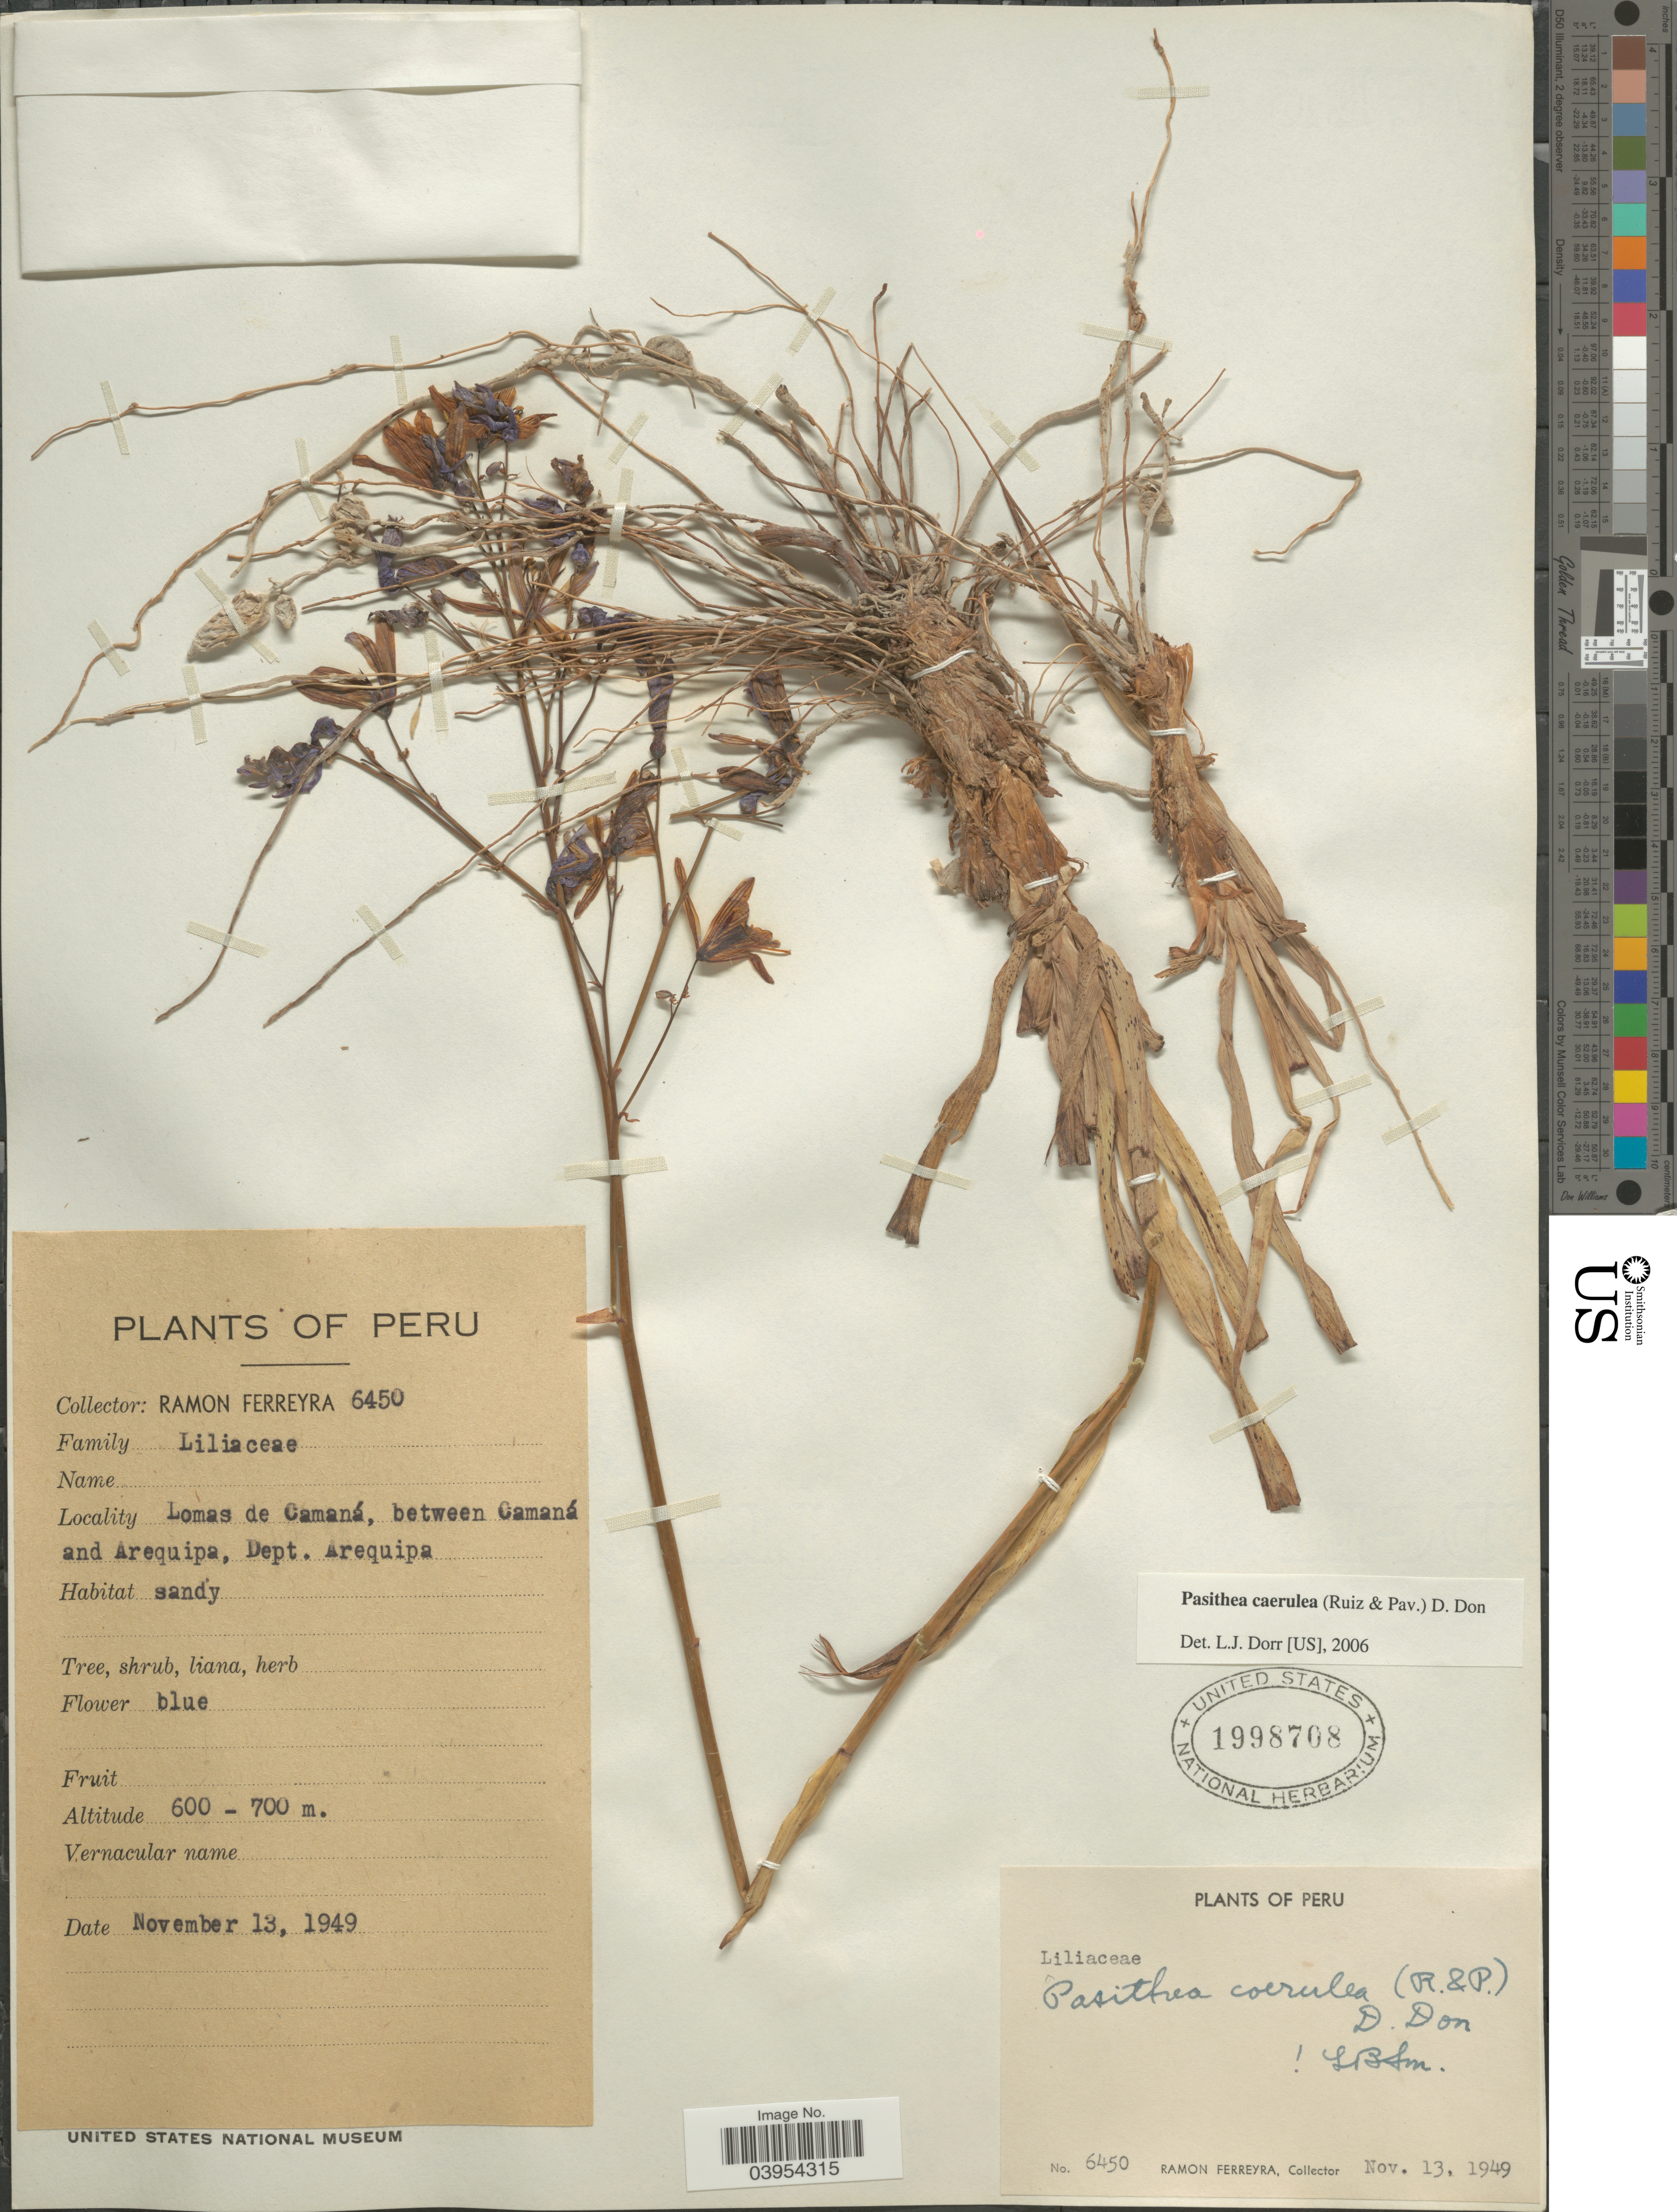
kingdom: Plantae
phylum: Tracheophyta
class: Liliopsida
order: Asparagales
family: Asphodelaceae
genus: Pasithea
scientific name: Pasithea caerulea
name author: (Ruiz & Pav.) D. Don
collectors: R. A. Ferreyra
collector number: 6450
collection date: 1949-11-13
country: Peru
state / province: Arequipa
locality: Lomas de Camaná, between Camaná and Arequipa, Dept. Arequipa.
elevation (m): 600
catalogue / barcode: US 1998708